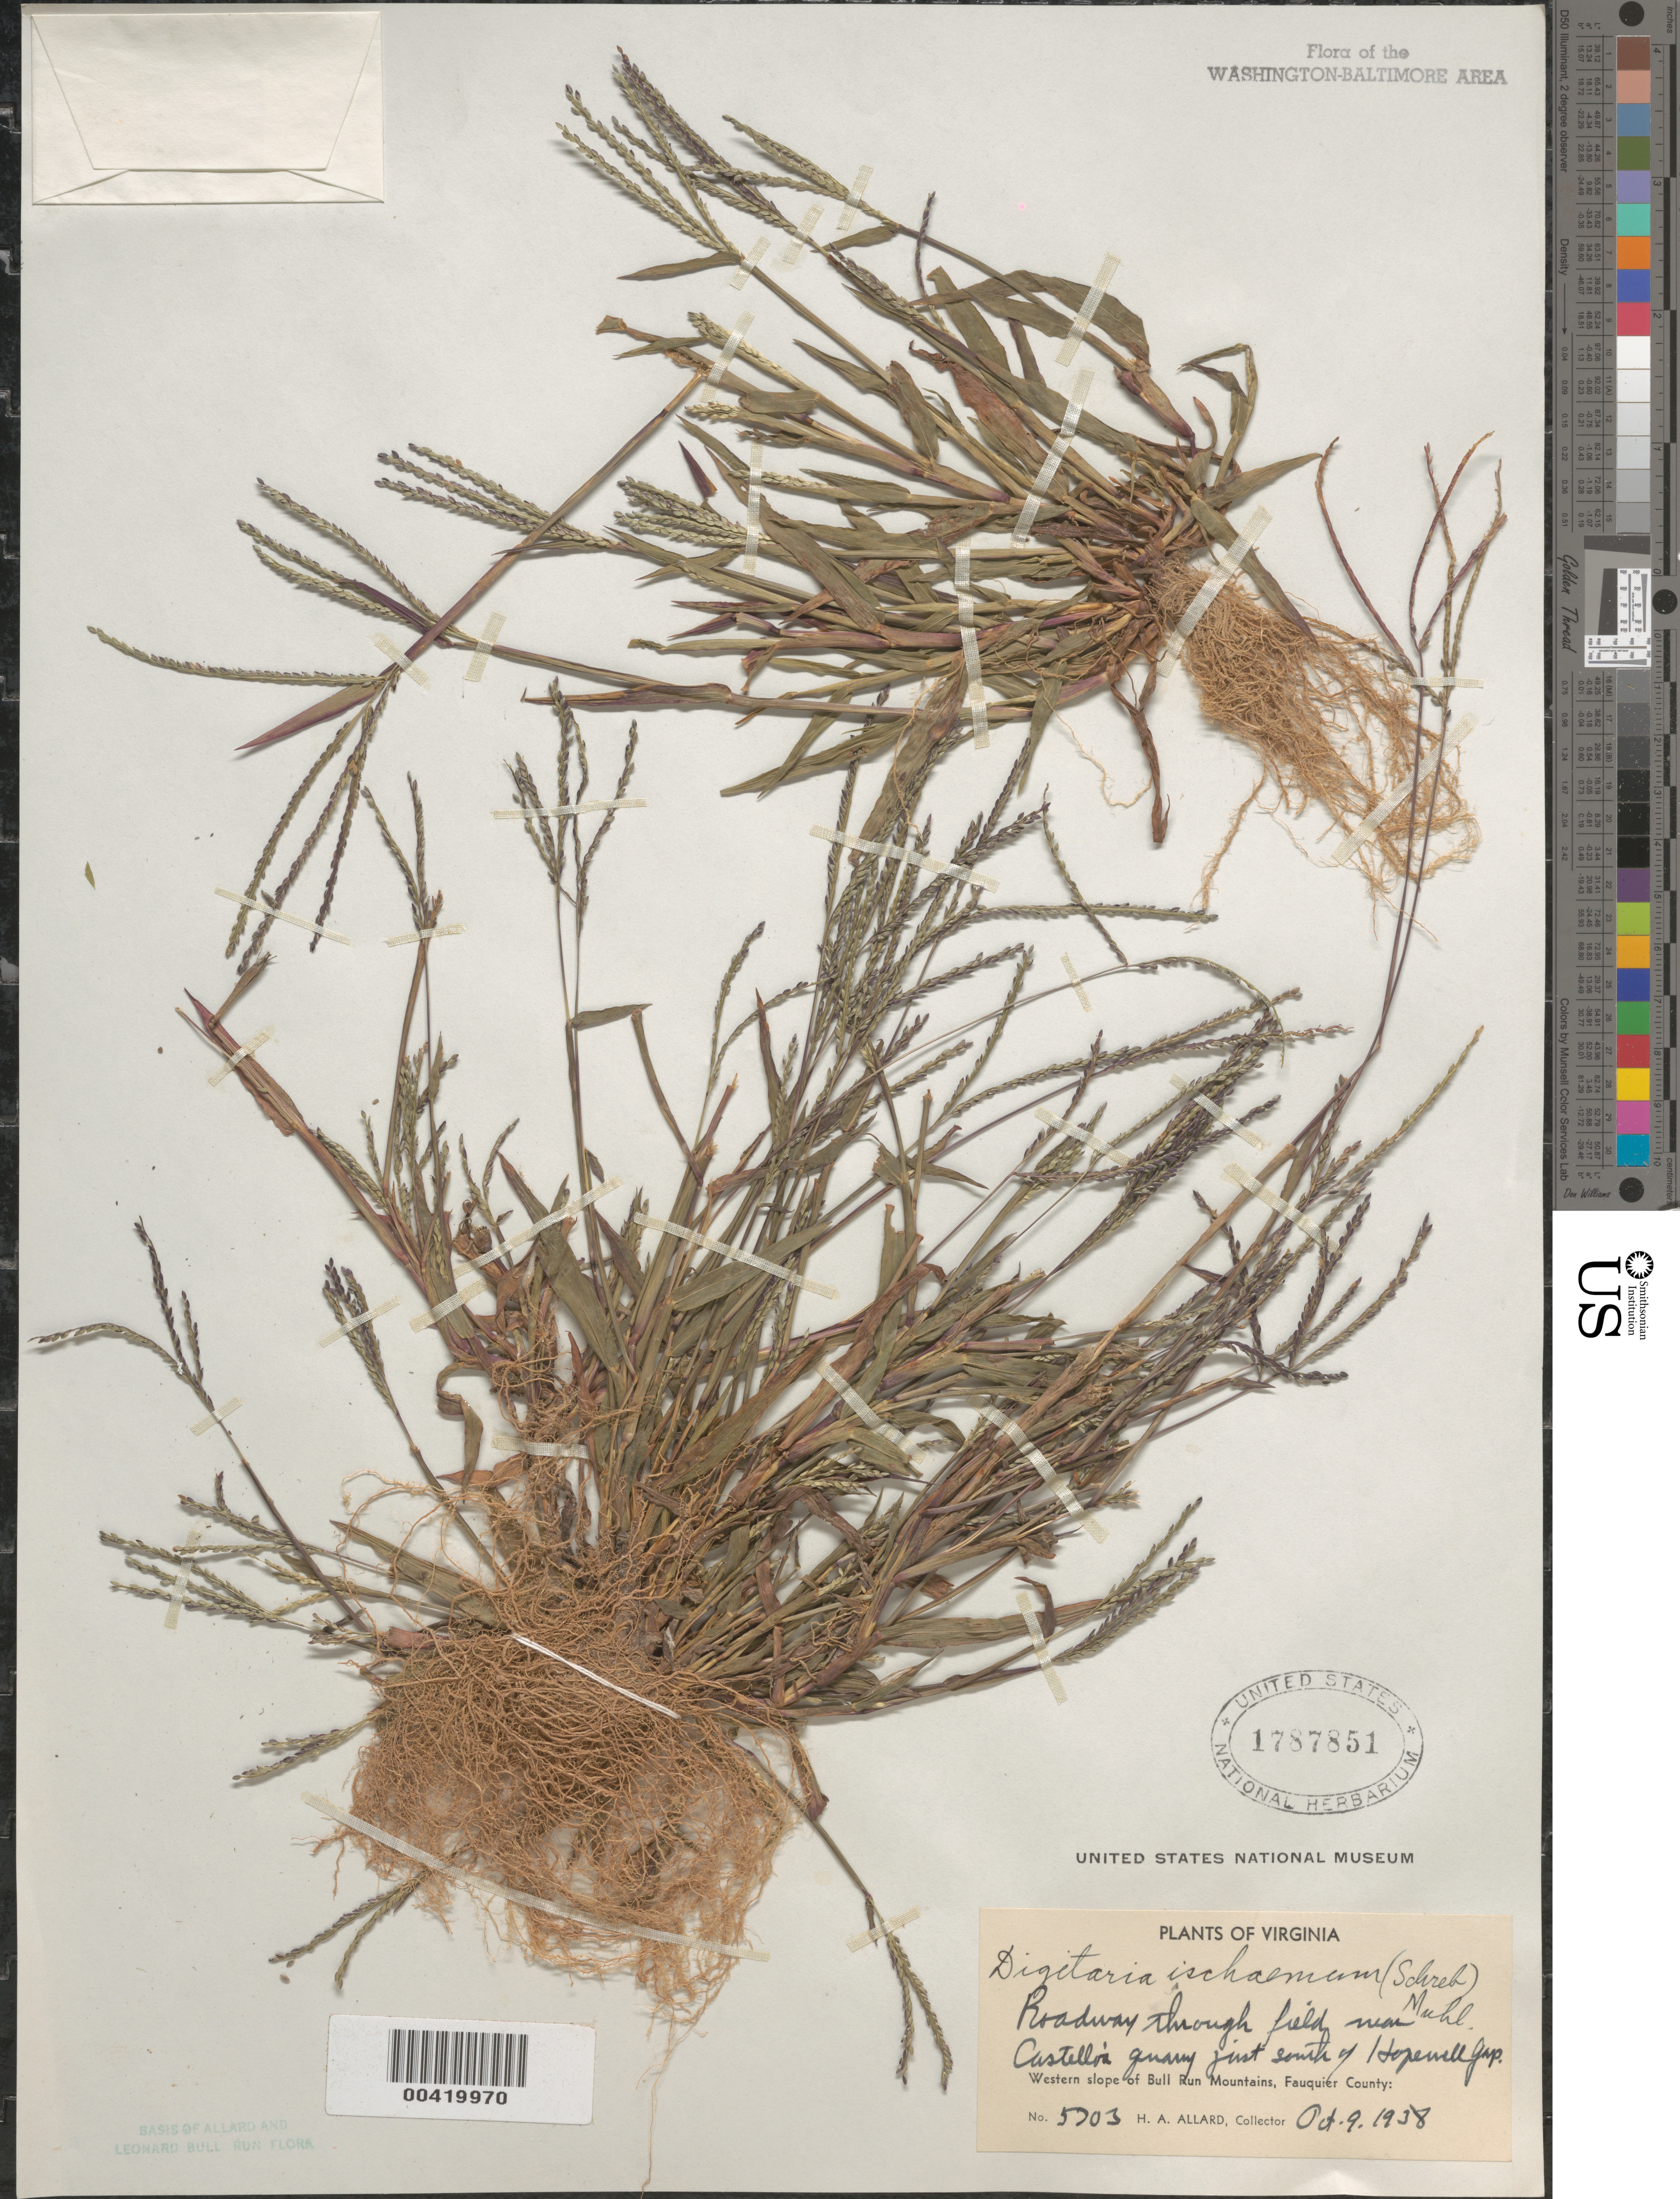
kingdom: Plantae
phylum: Tracheophyta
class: Liliopsida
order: Poales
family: Poaceae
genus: Digitaria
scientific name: Digitaria ischaemum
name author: (Schreber) Schreber ex Muhl.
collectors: H. A. Allard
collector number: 5703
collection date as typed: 09 Oct 1938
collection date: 1938-10-09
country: United States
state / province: Virginia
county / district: Fauquier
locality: South of Hopewell Gap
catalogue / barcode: US 1787851